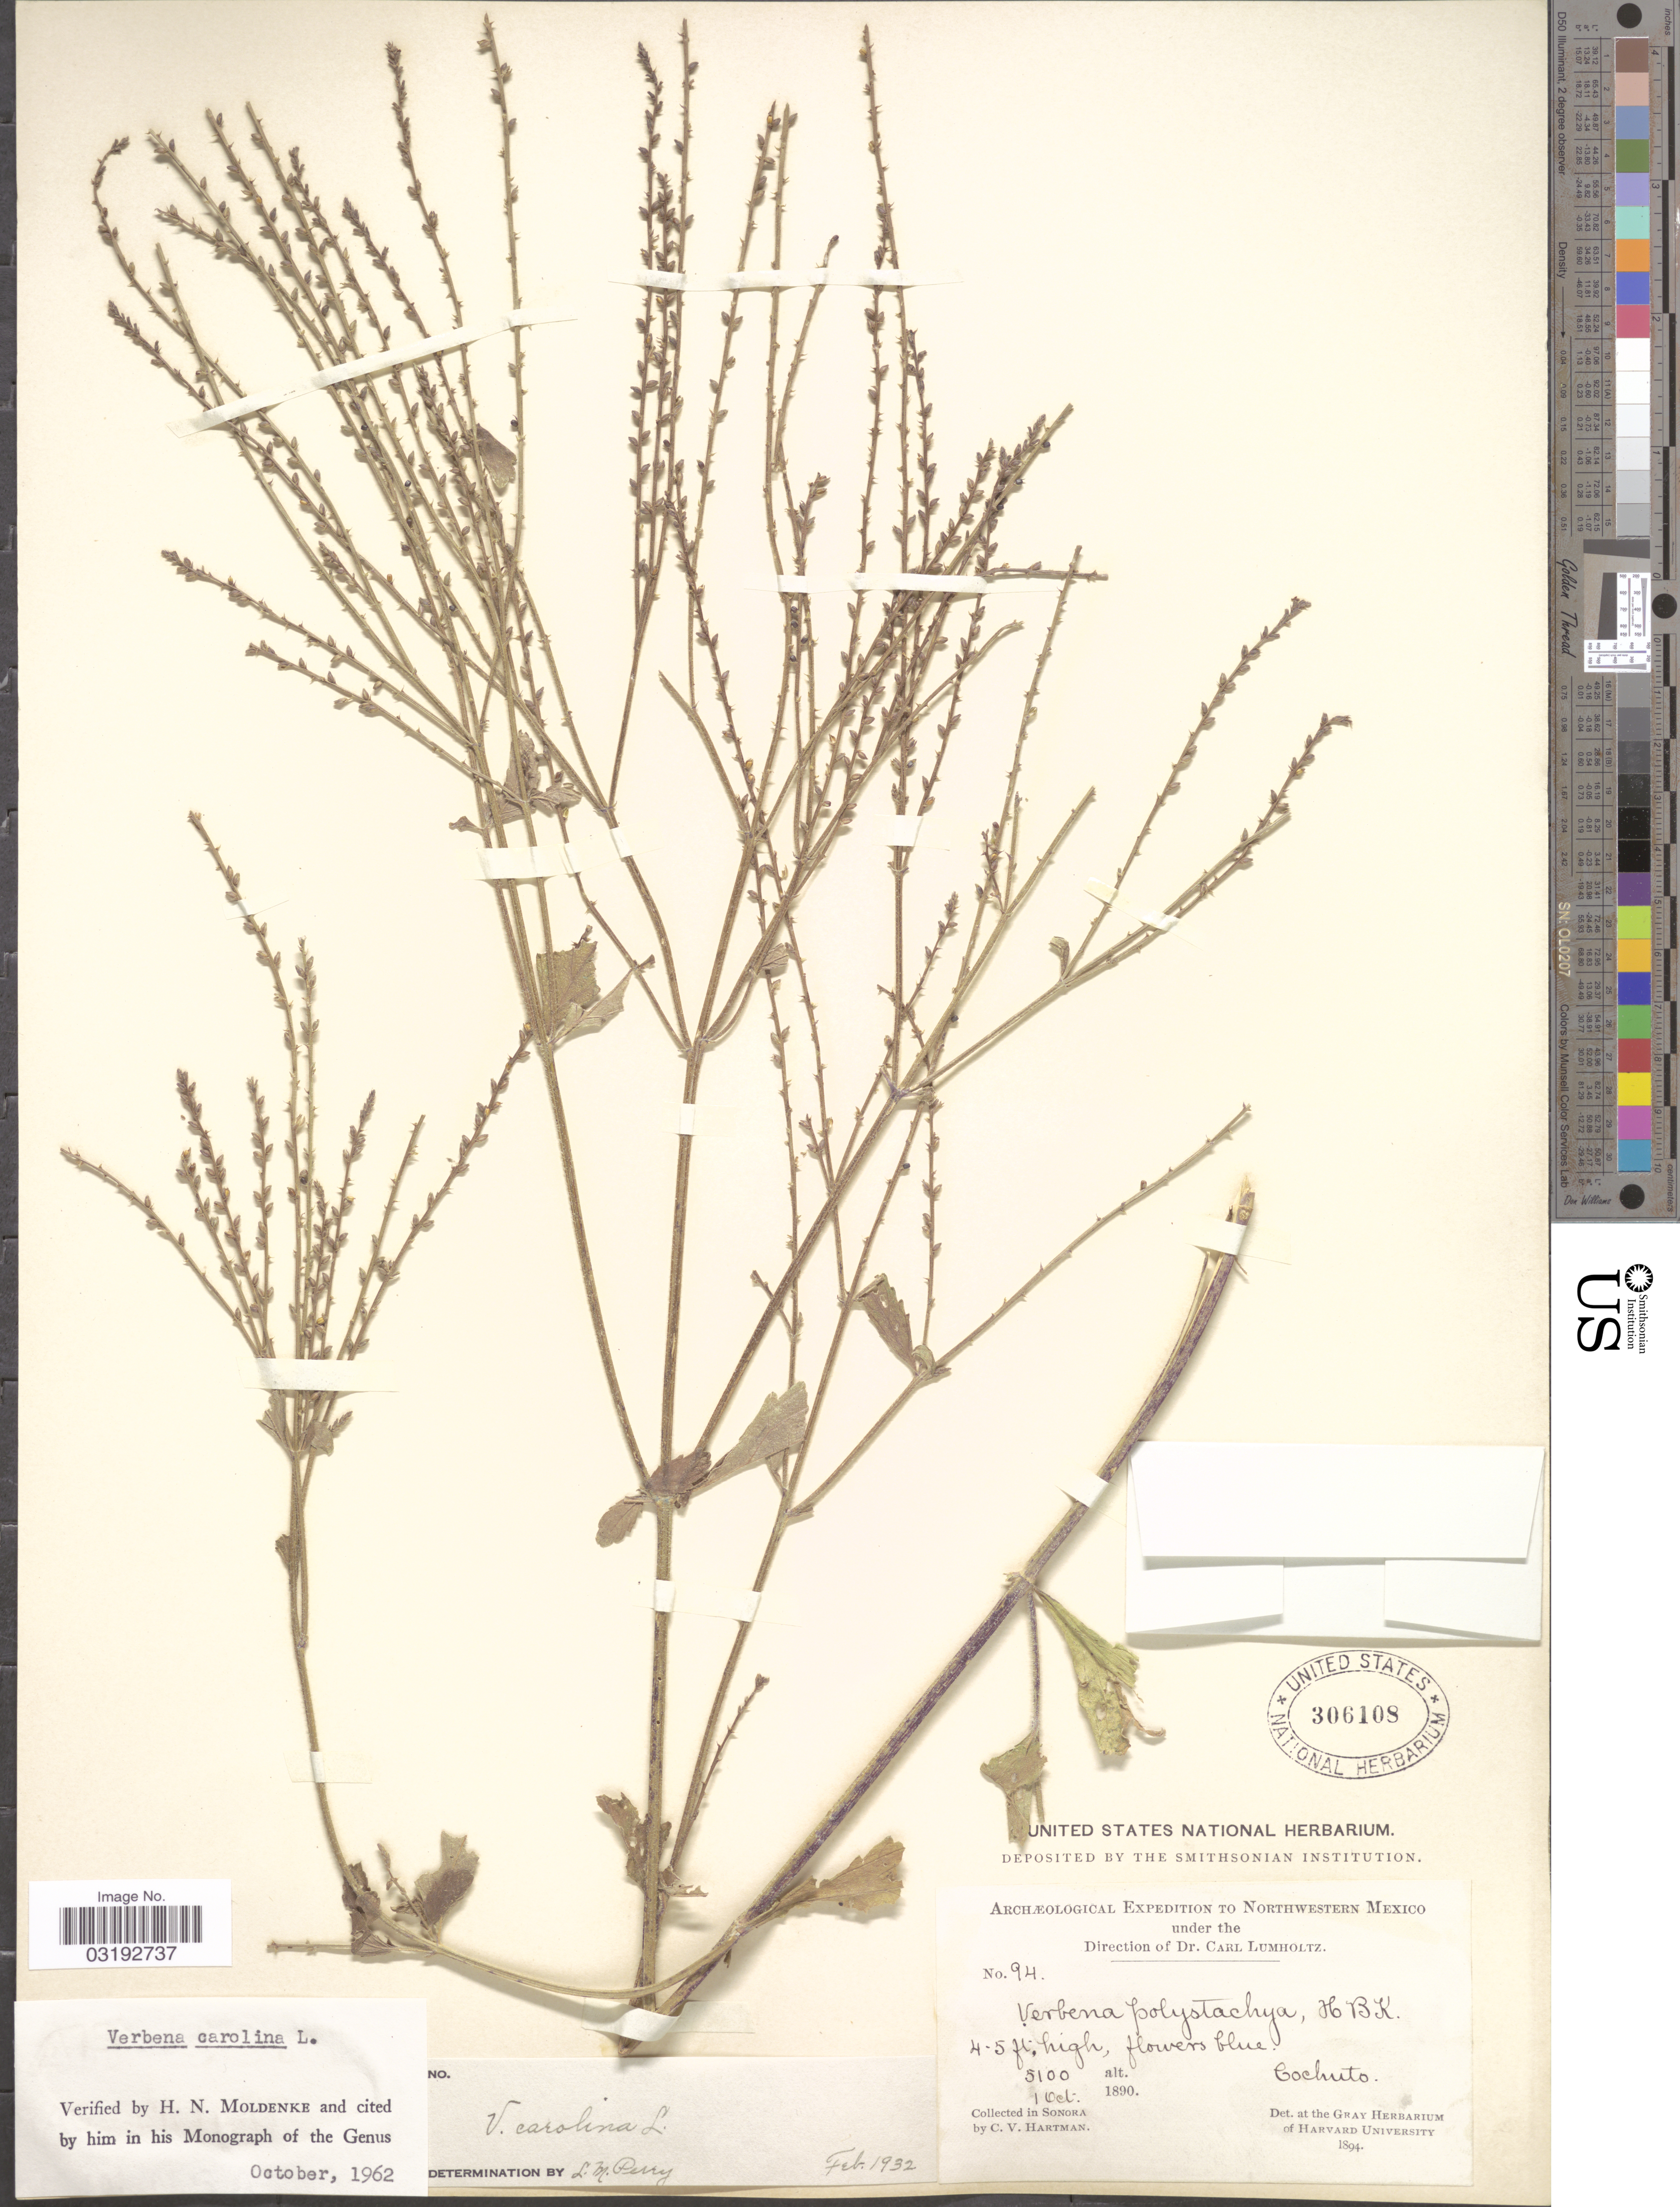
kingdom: Plantae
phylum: Tracheophyta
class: Magnoliopsida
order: Lamiales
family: Verbenaceae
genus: Verbena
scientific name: Verbena carolina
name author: L.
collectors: C. V. Hartman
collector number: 94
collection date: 1890-10-01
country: Mexico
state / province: Sonora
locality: Northwestern Mexico. Cochuto.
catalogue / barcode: US 306108